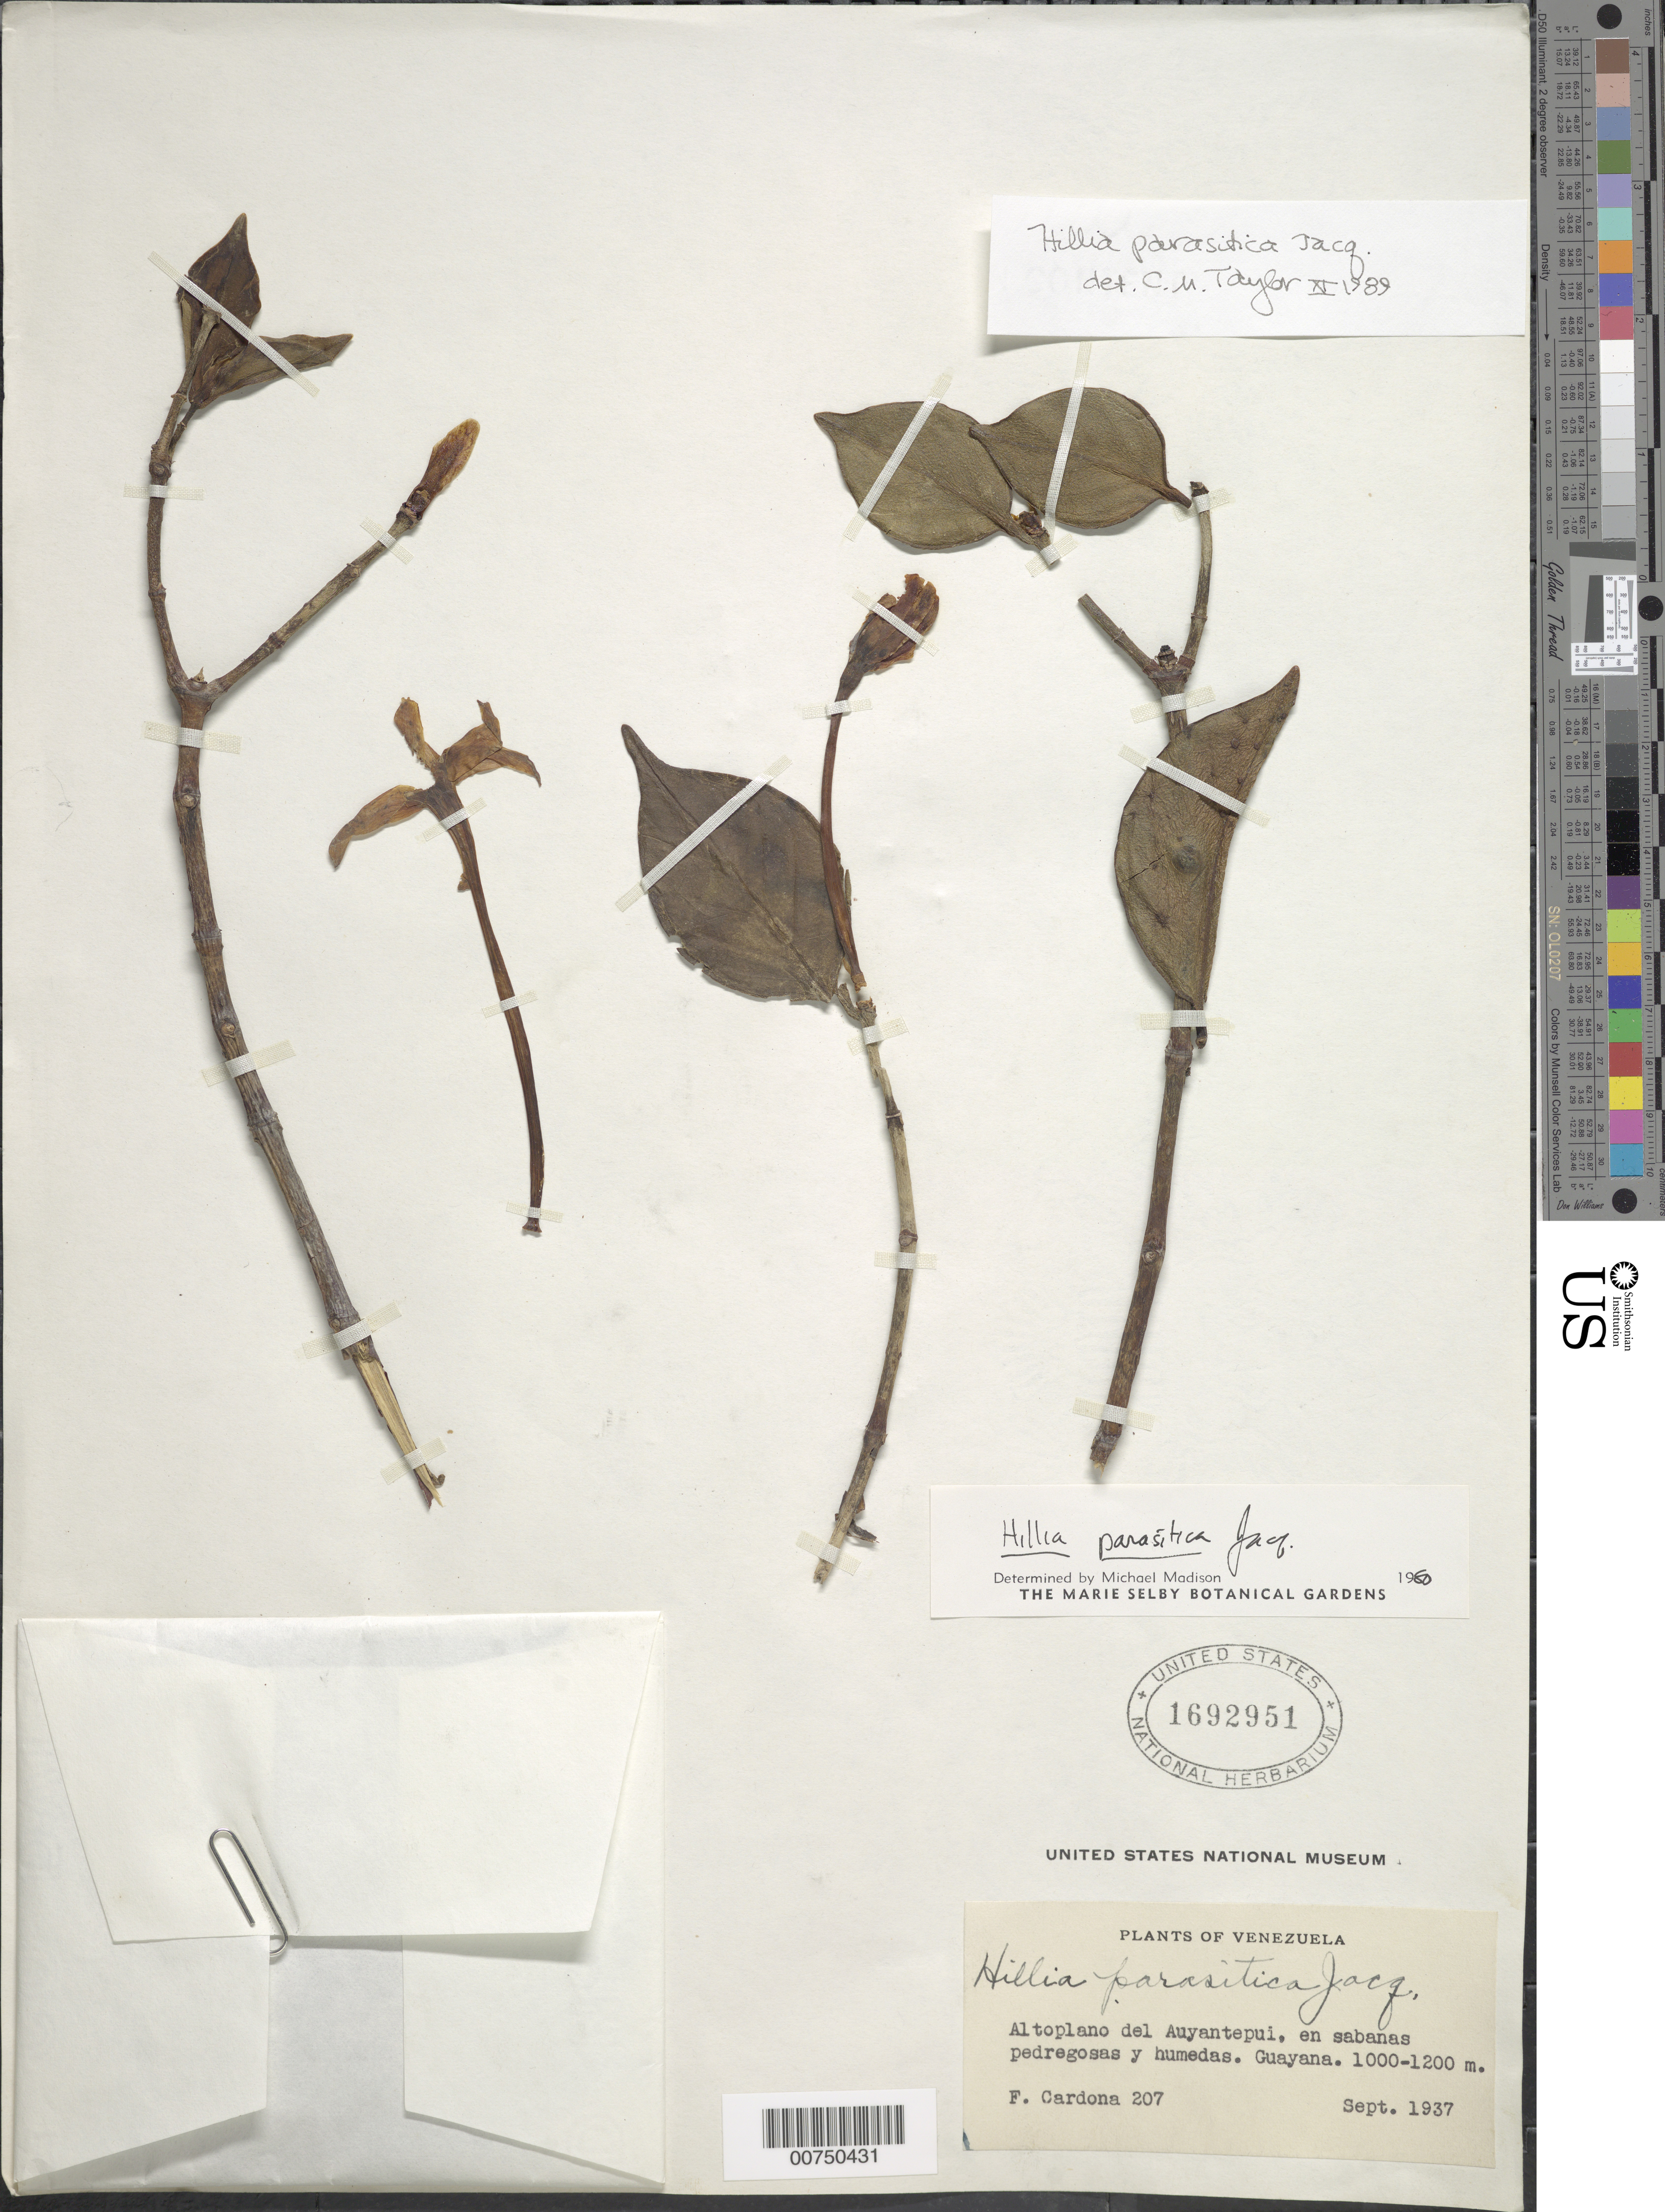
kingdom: Plantae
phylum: Tracheophyta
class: Magnoliopsida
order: Gentianales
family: Rubiaceae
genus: Hillia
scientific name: Hillia parasitica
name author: Jacq.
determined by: Taylor, Charlotte M.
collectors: F. Cardona Puig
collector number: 207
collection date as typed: Sep-37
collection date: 1937-09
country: Venezuela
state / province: Bolívar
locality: Cerro Auyantepuí, Alto Caroní, Guayana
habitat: Sabanas pedregosas y húmedas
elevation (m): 1000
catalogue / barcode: US 1692951